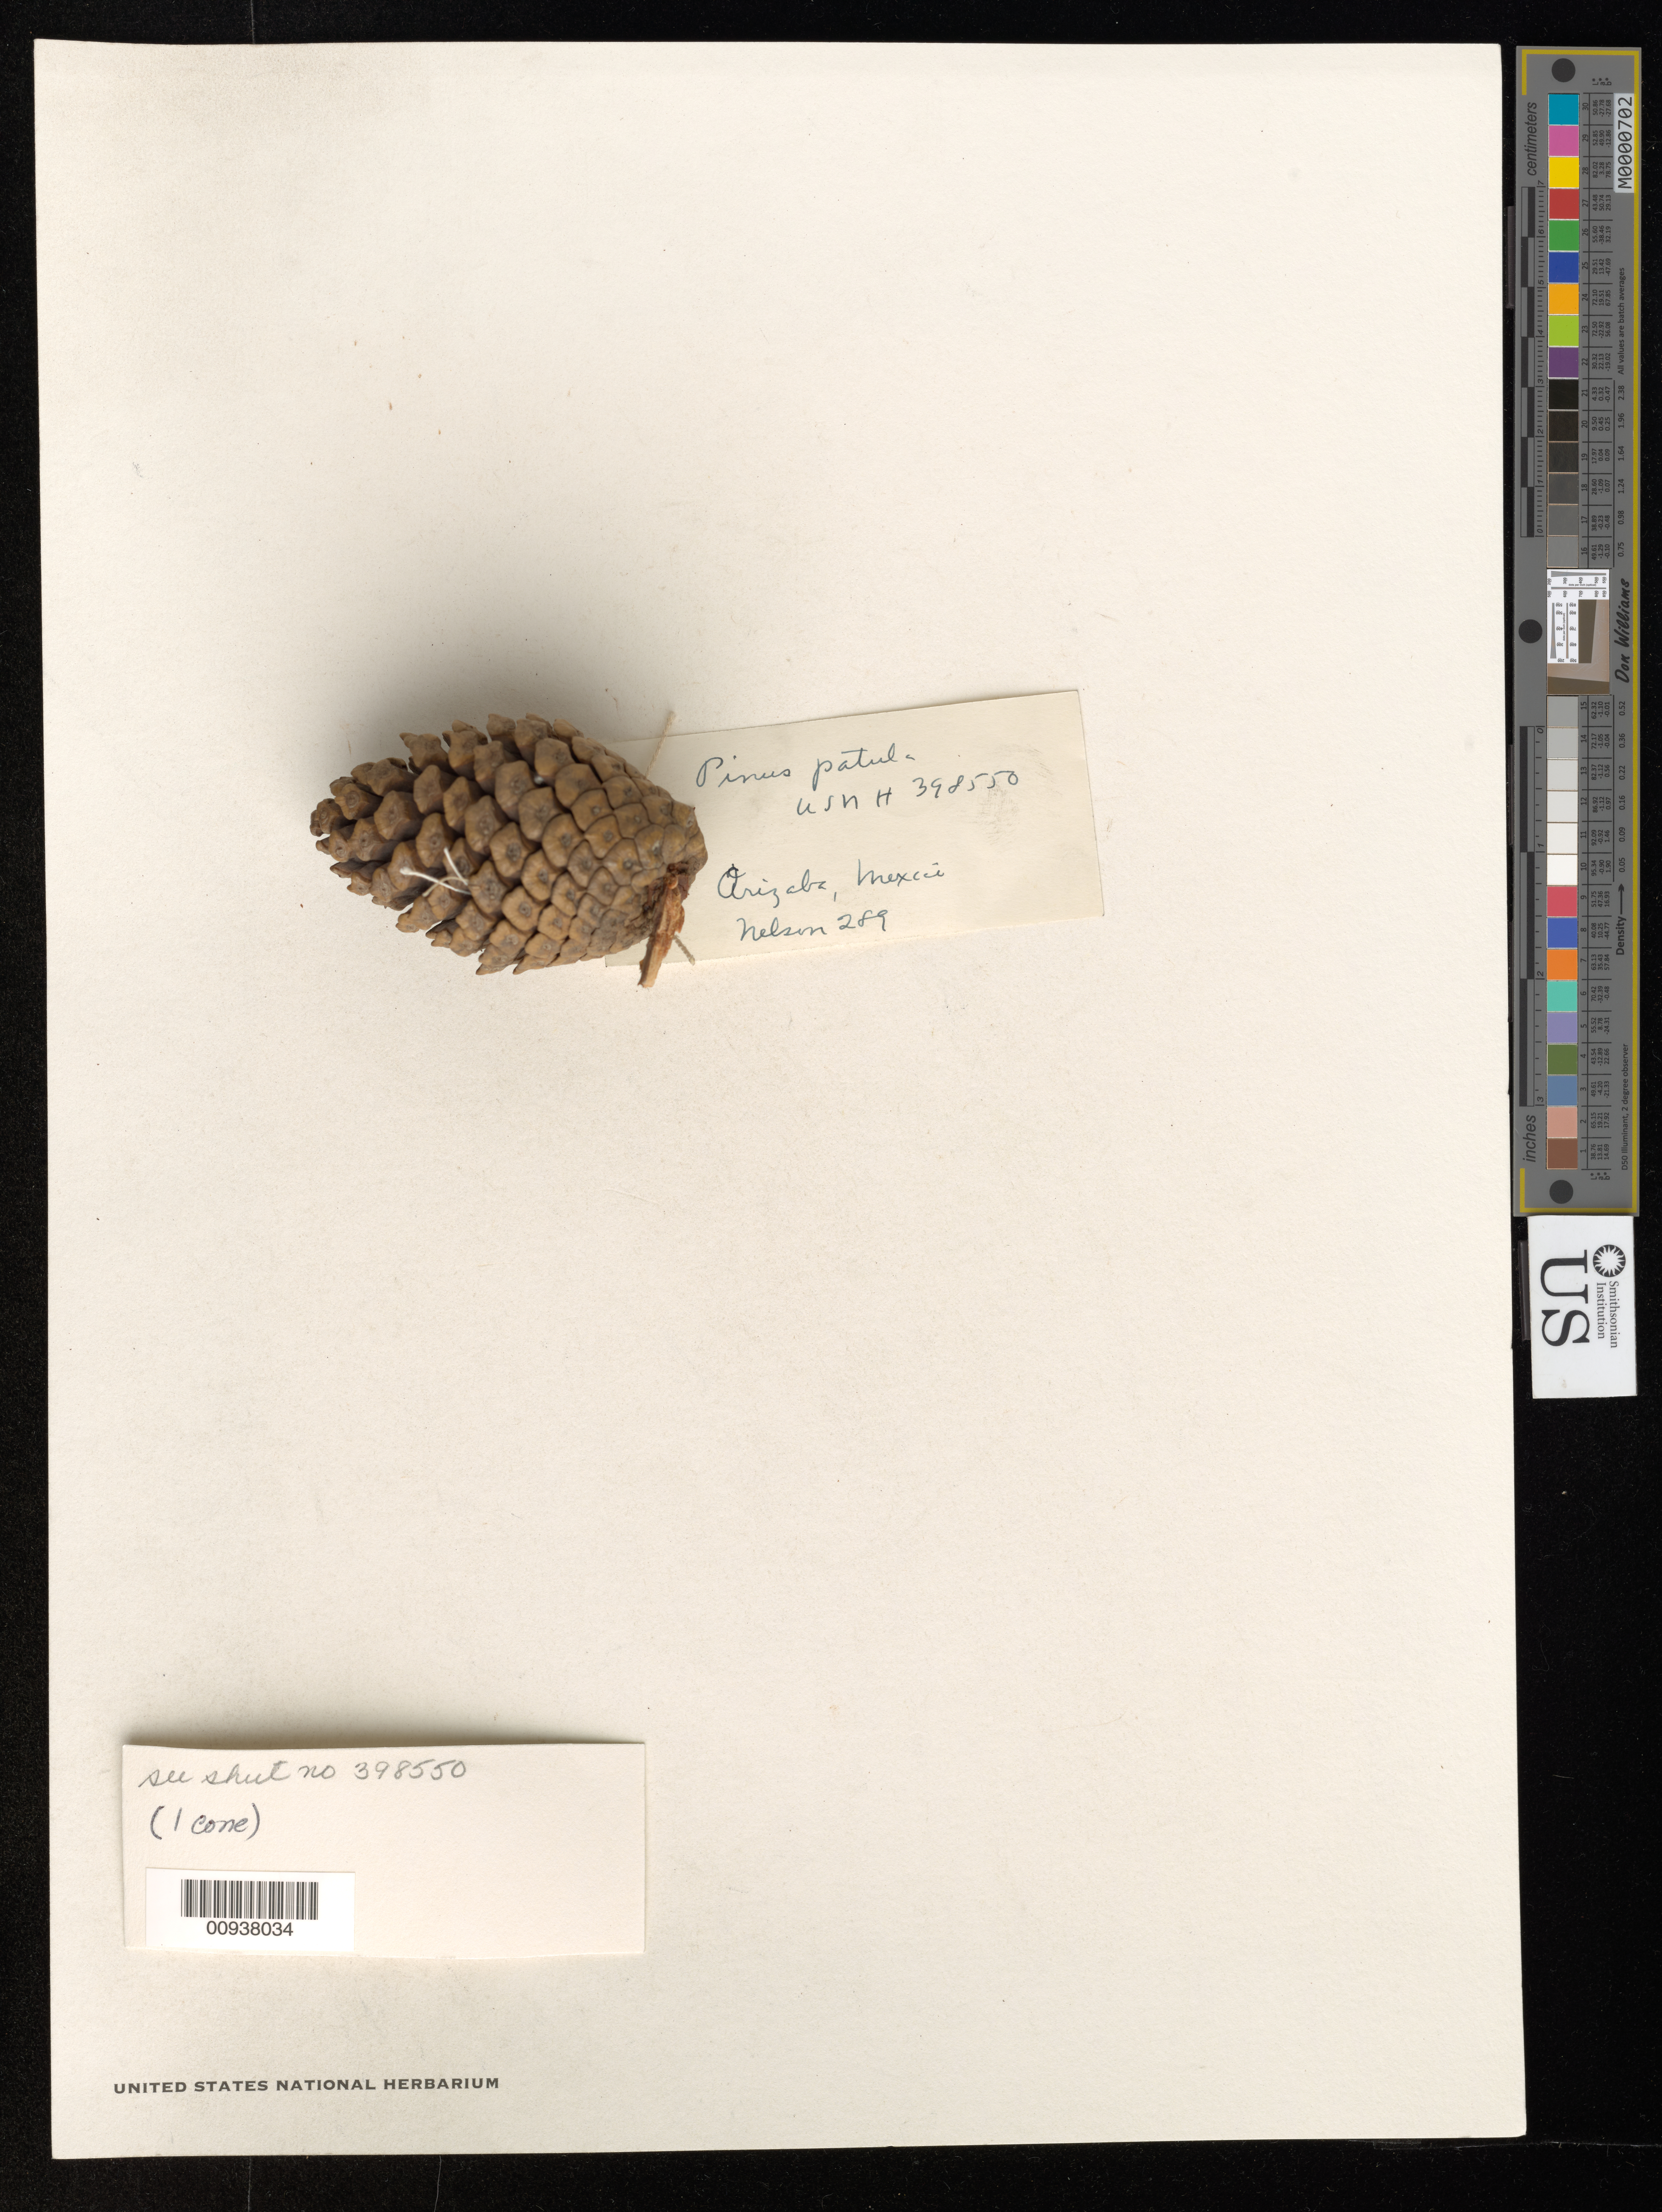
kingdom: Plantae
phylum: Tracheophyta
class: Pinopsida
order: Pinales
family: Pinaceae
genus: Pinus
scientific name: Pinus patula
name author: Schltdl. & Cham.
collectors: E. W. Nelson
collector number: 289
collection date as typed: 18 Mar 1894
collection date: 1894-03-18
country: Mexico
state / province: Veracruz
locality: Mt. Orizaba.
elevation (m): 1463